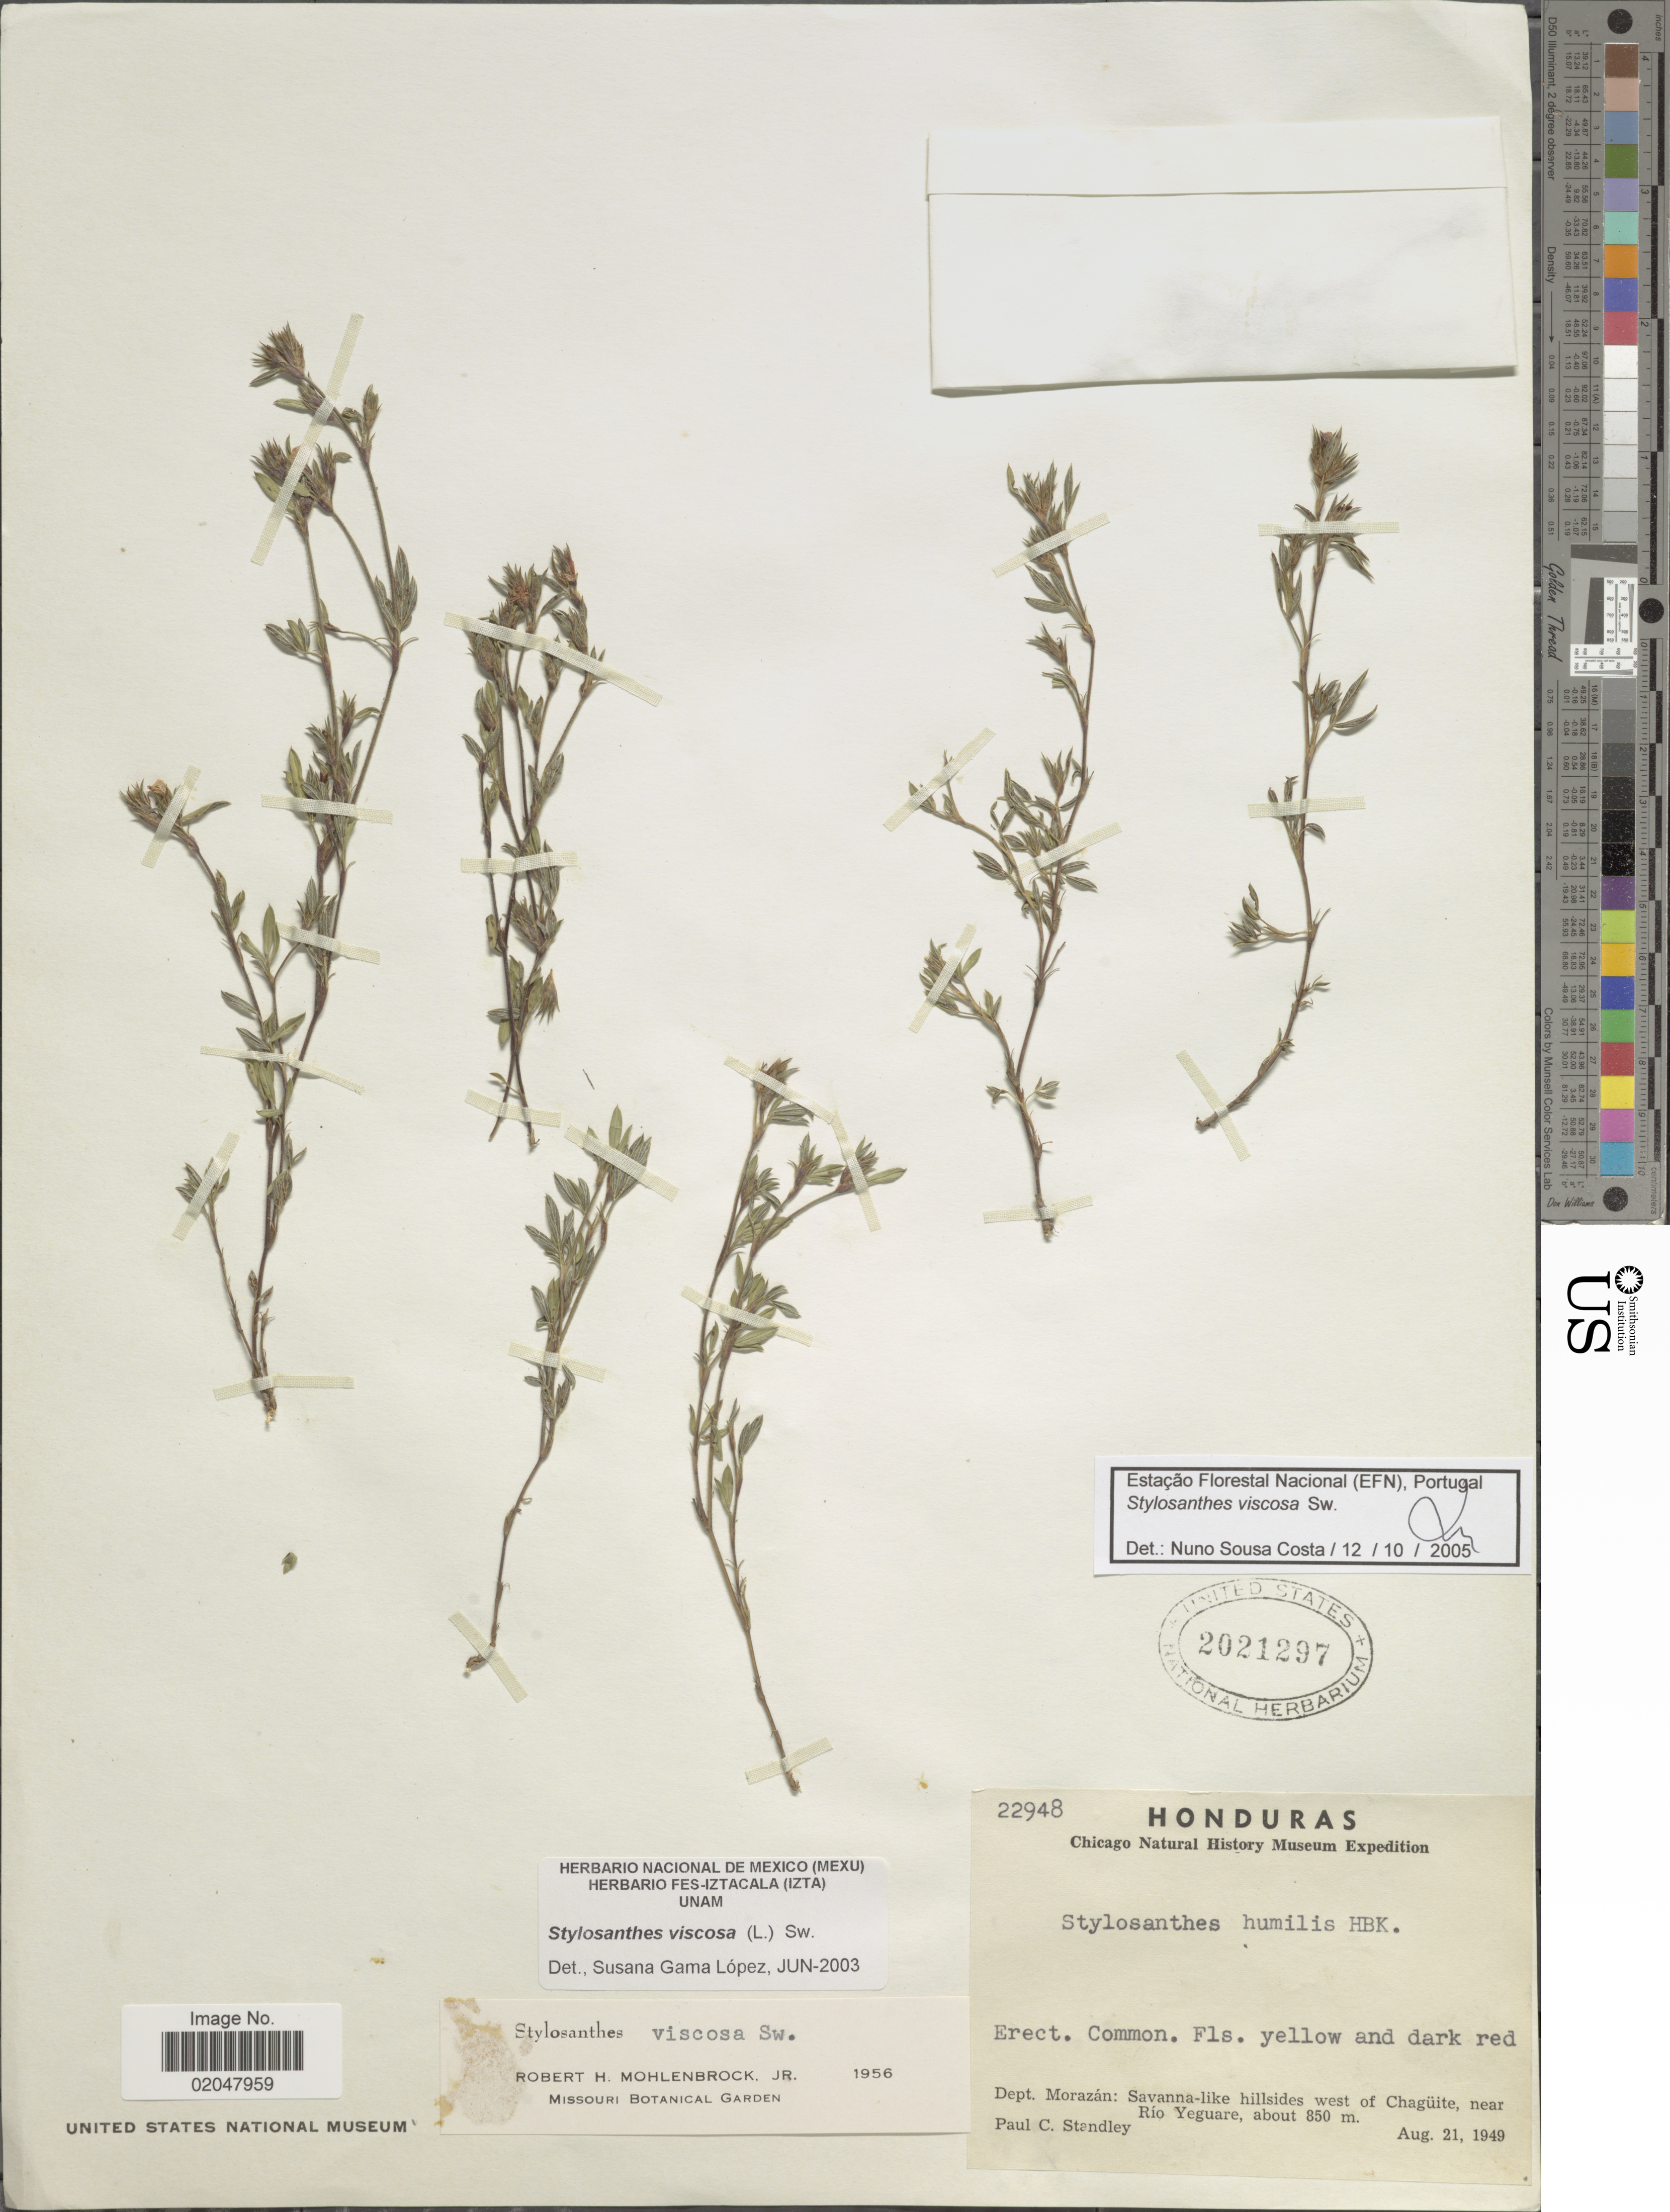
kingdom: Plantae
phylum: Tracheophyta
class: Magnoliopsida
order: Fabales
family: Fabaceae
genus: Stylosanthes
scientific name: Stylosanthes viscosa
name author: Sw.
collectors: P. C. Standley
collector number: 22948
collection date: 1949-08-21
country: Honduras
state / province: Fco. Morazán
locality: Savanna-like hillsides west of Chaquite, near Rio Yeguare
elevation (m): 850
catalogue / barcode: US 2021297